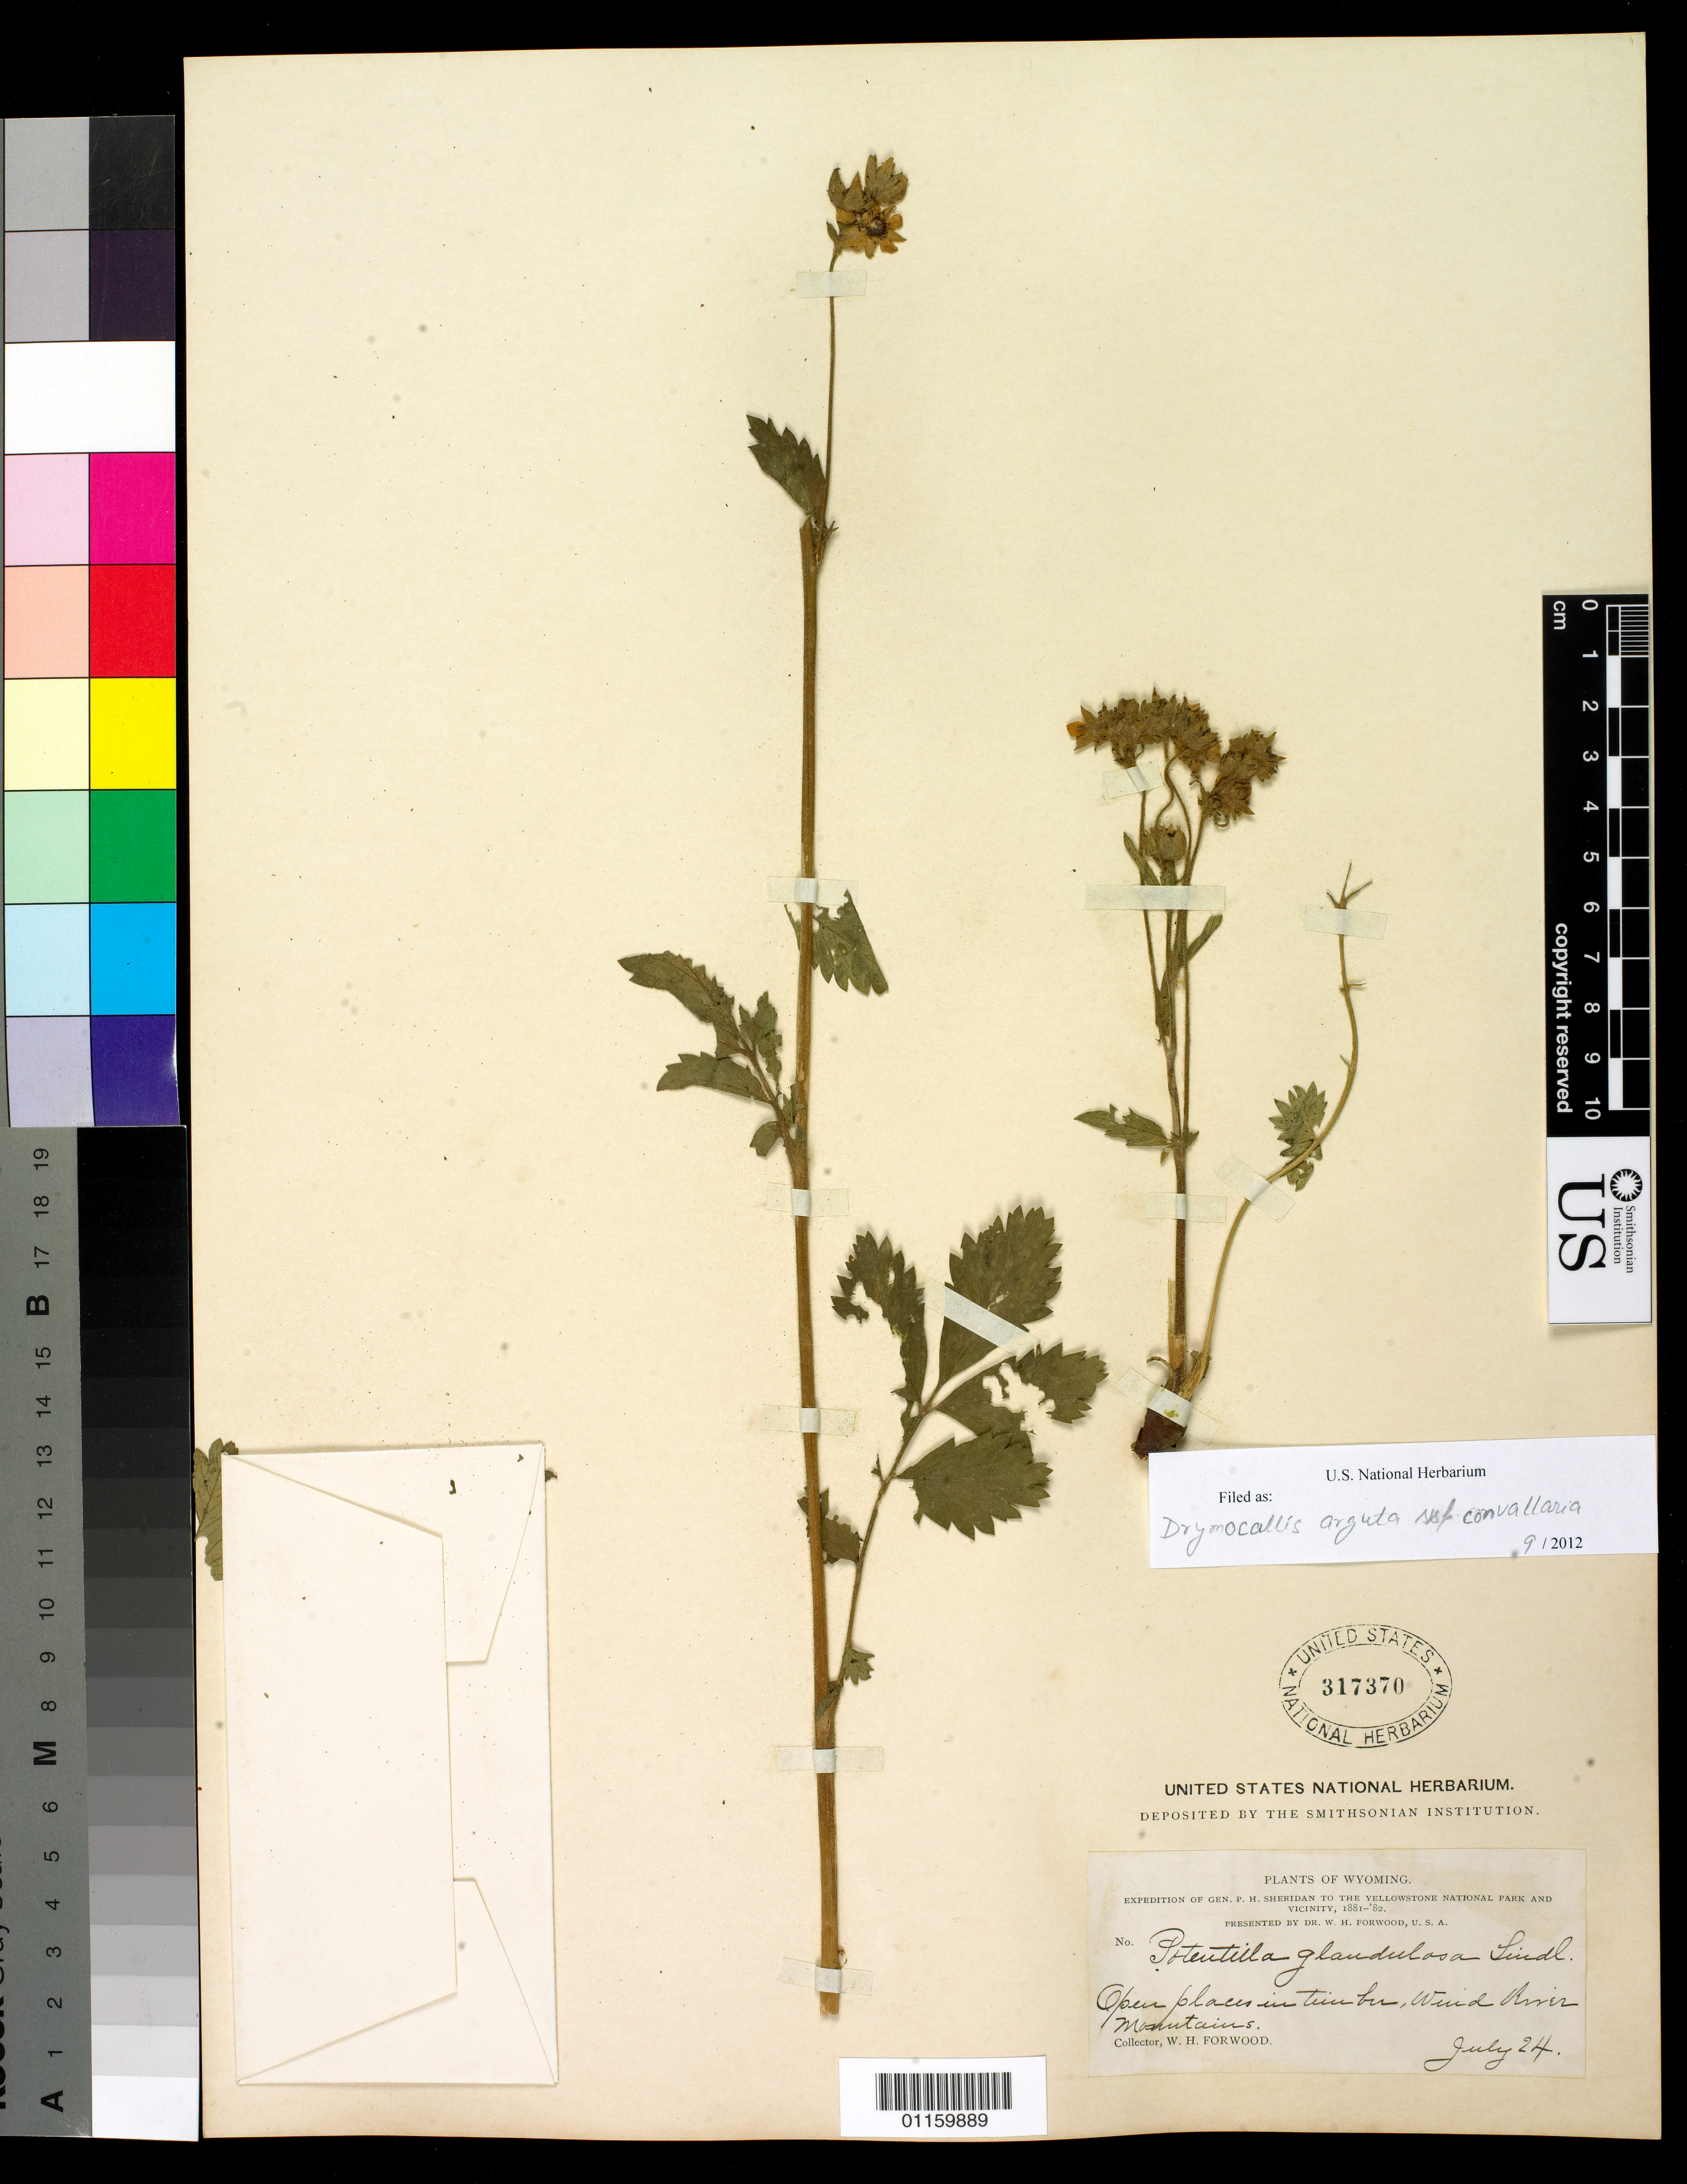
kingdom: Plantae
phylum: Tracheophyta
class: Magnoliopsida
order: Rosales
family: Rosaceae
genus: Drymocallis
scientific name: Drymocallis sp.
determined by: Strong, Mark T., (BOT), Smithsonian Institution - National Museum of Natural History (UNITED STATES)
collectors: W. Forwood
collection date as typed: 24 Jul 1881 to 24 Jul 1882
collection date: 1881-07-24/1882-07-24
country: United States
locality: Wind River Mts.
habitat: Open places in timber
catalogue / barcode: US 317370